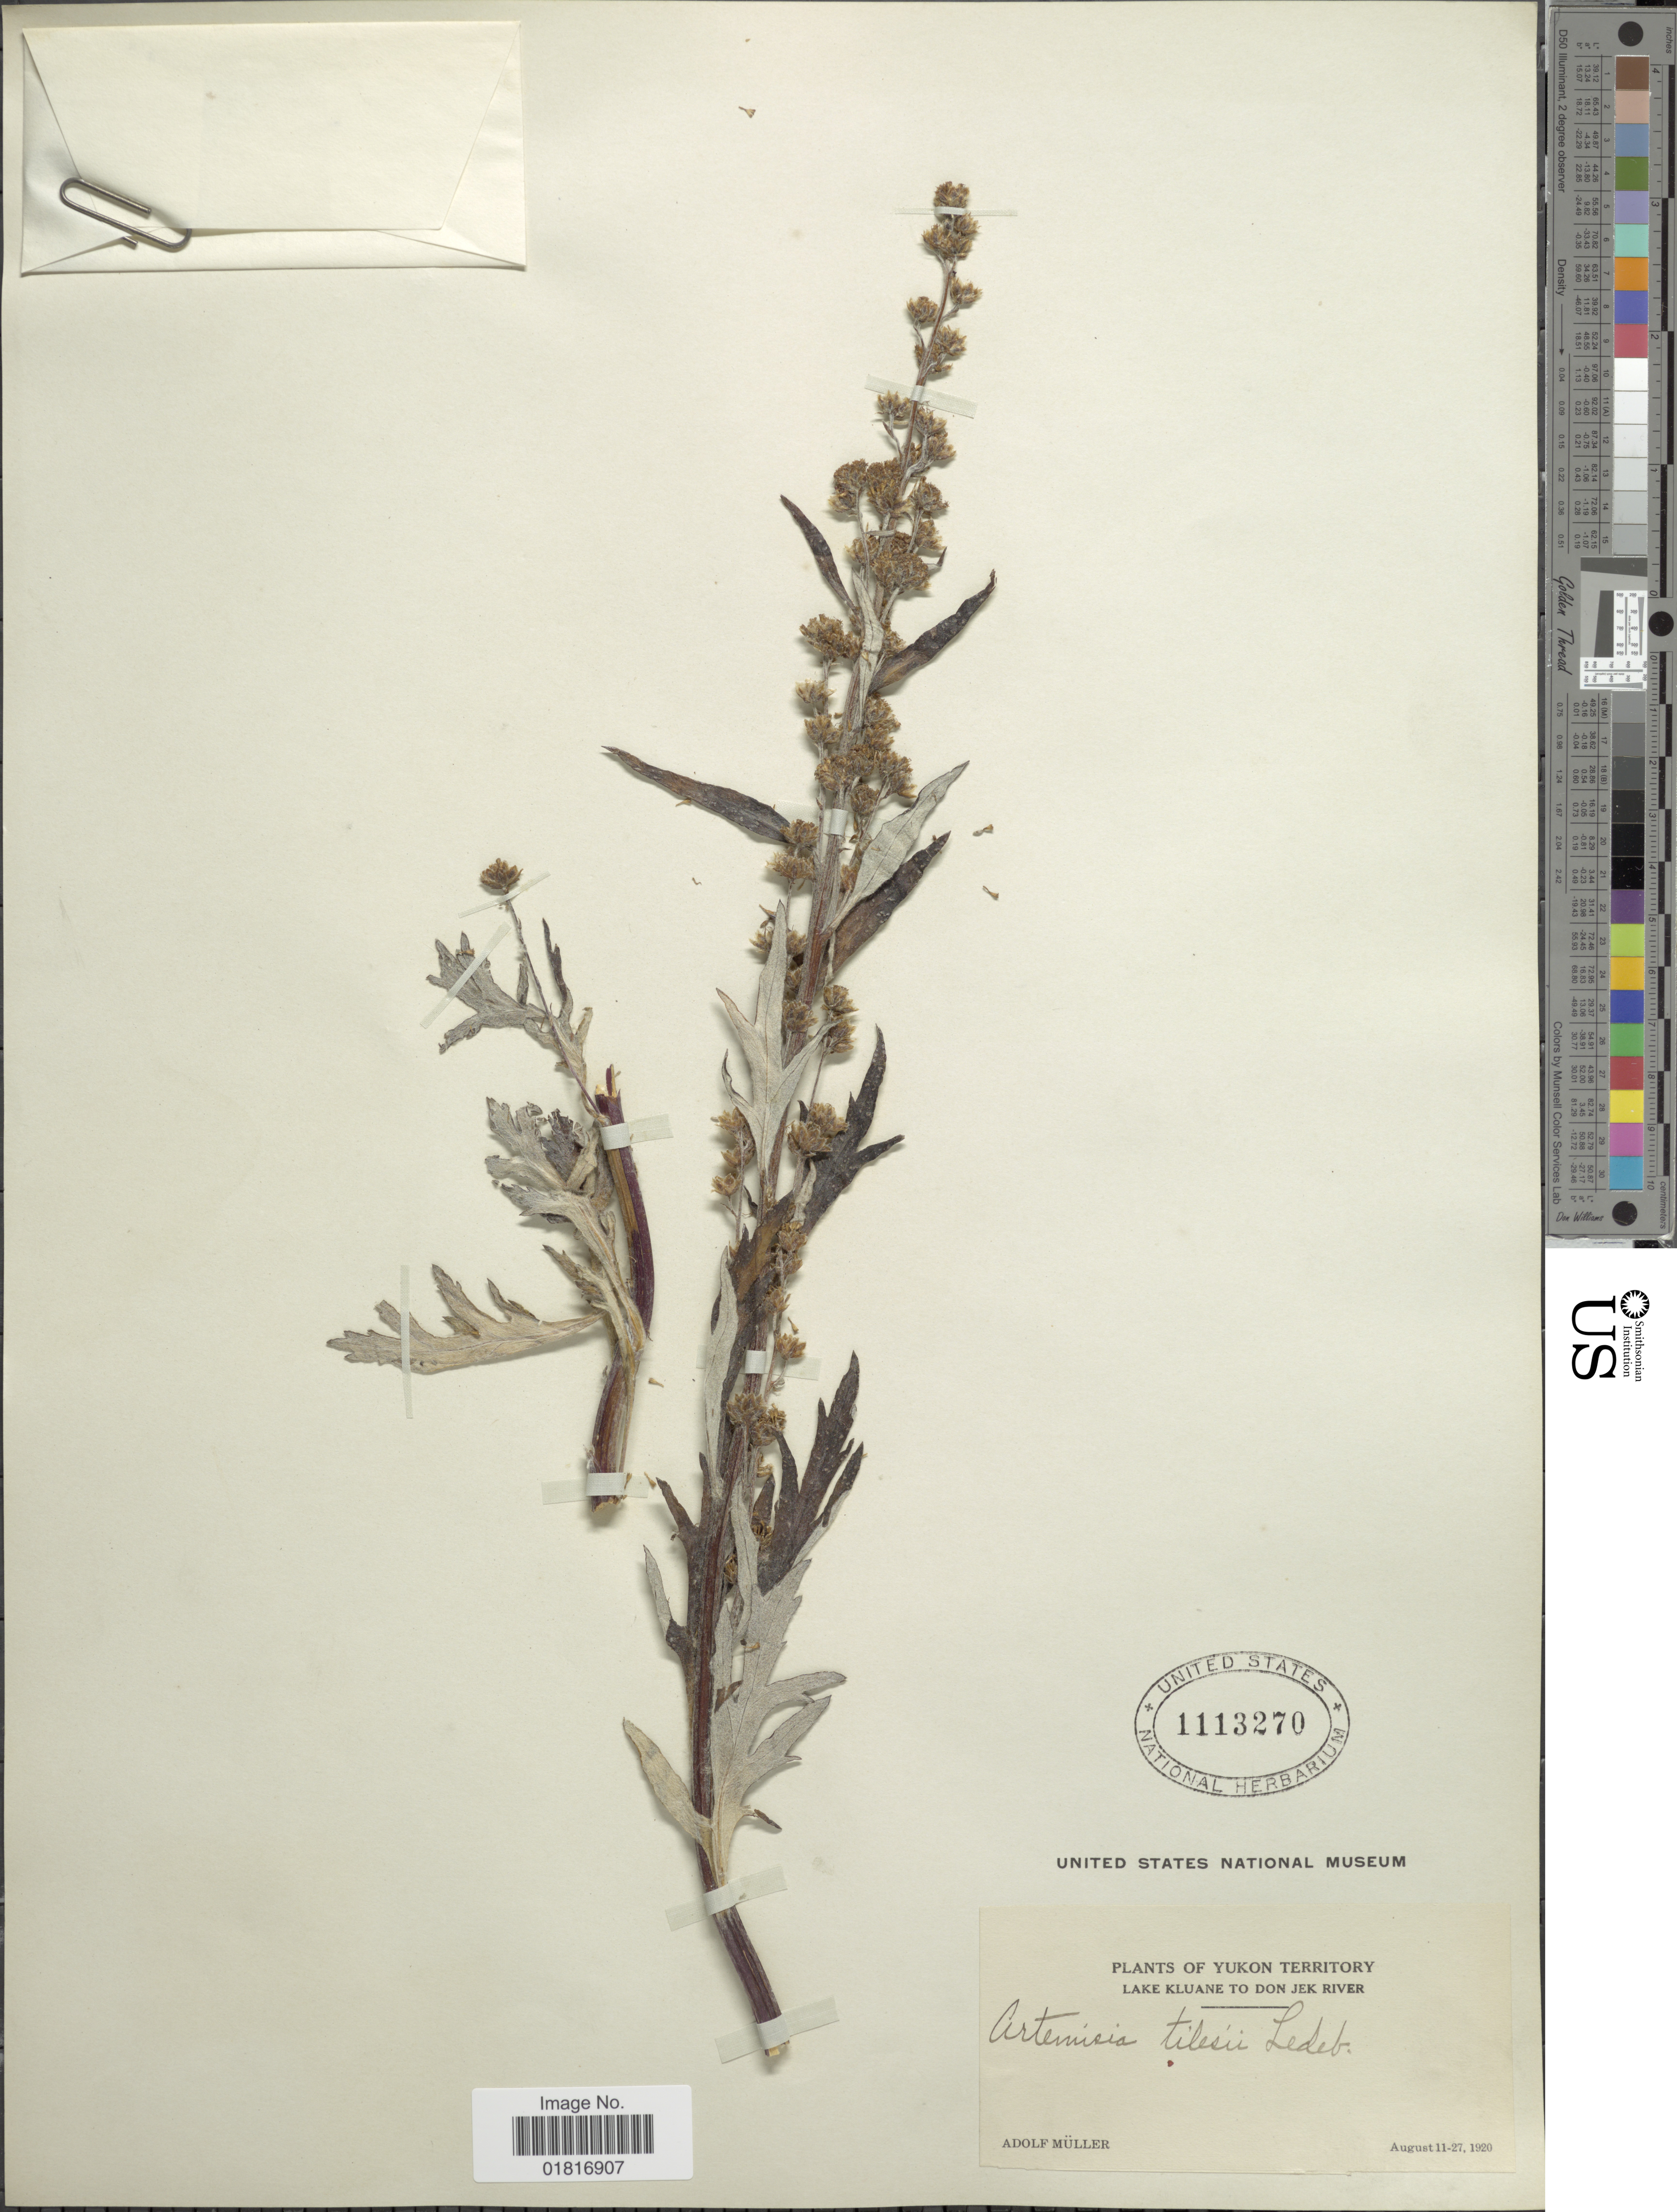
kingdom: Plantae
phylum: Tracheophyta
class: Magnoliopsida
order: Asterales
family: Asteraceae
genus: Artemisia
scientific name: Artemisia tilesii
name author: Ledeb.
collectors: A. Muller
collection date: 1920-08-11/1920-08-27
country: Canada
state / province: Yukon Territory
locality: Lake Kluane to Don Jek River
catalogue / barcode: US 1113270